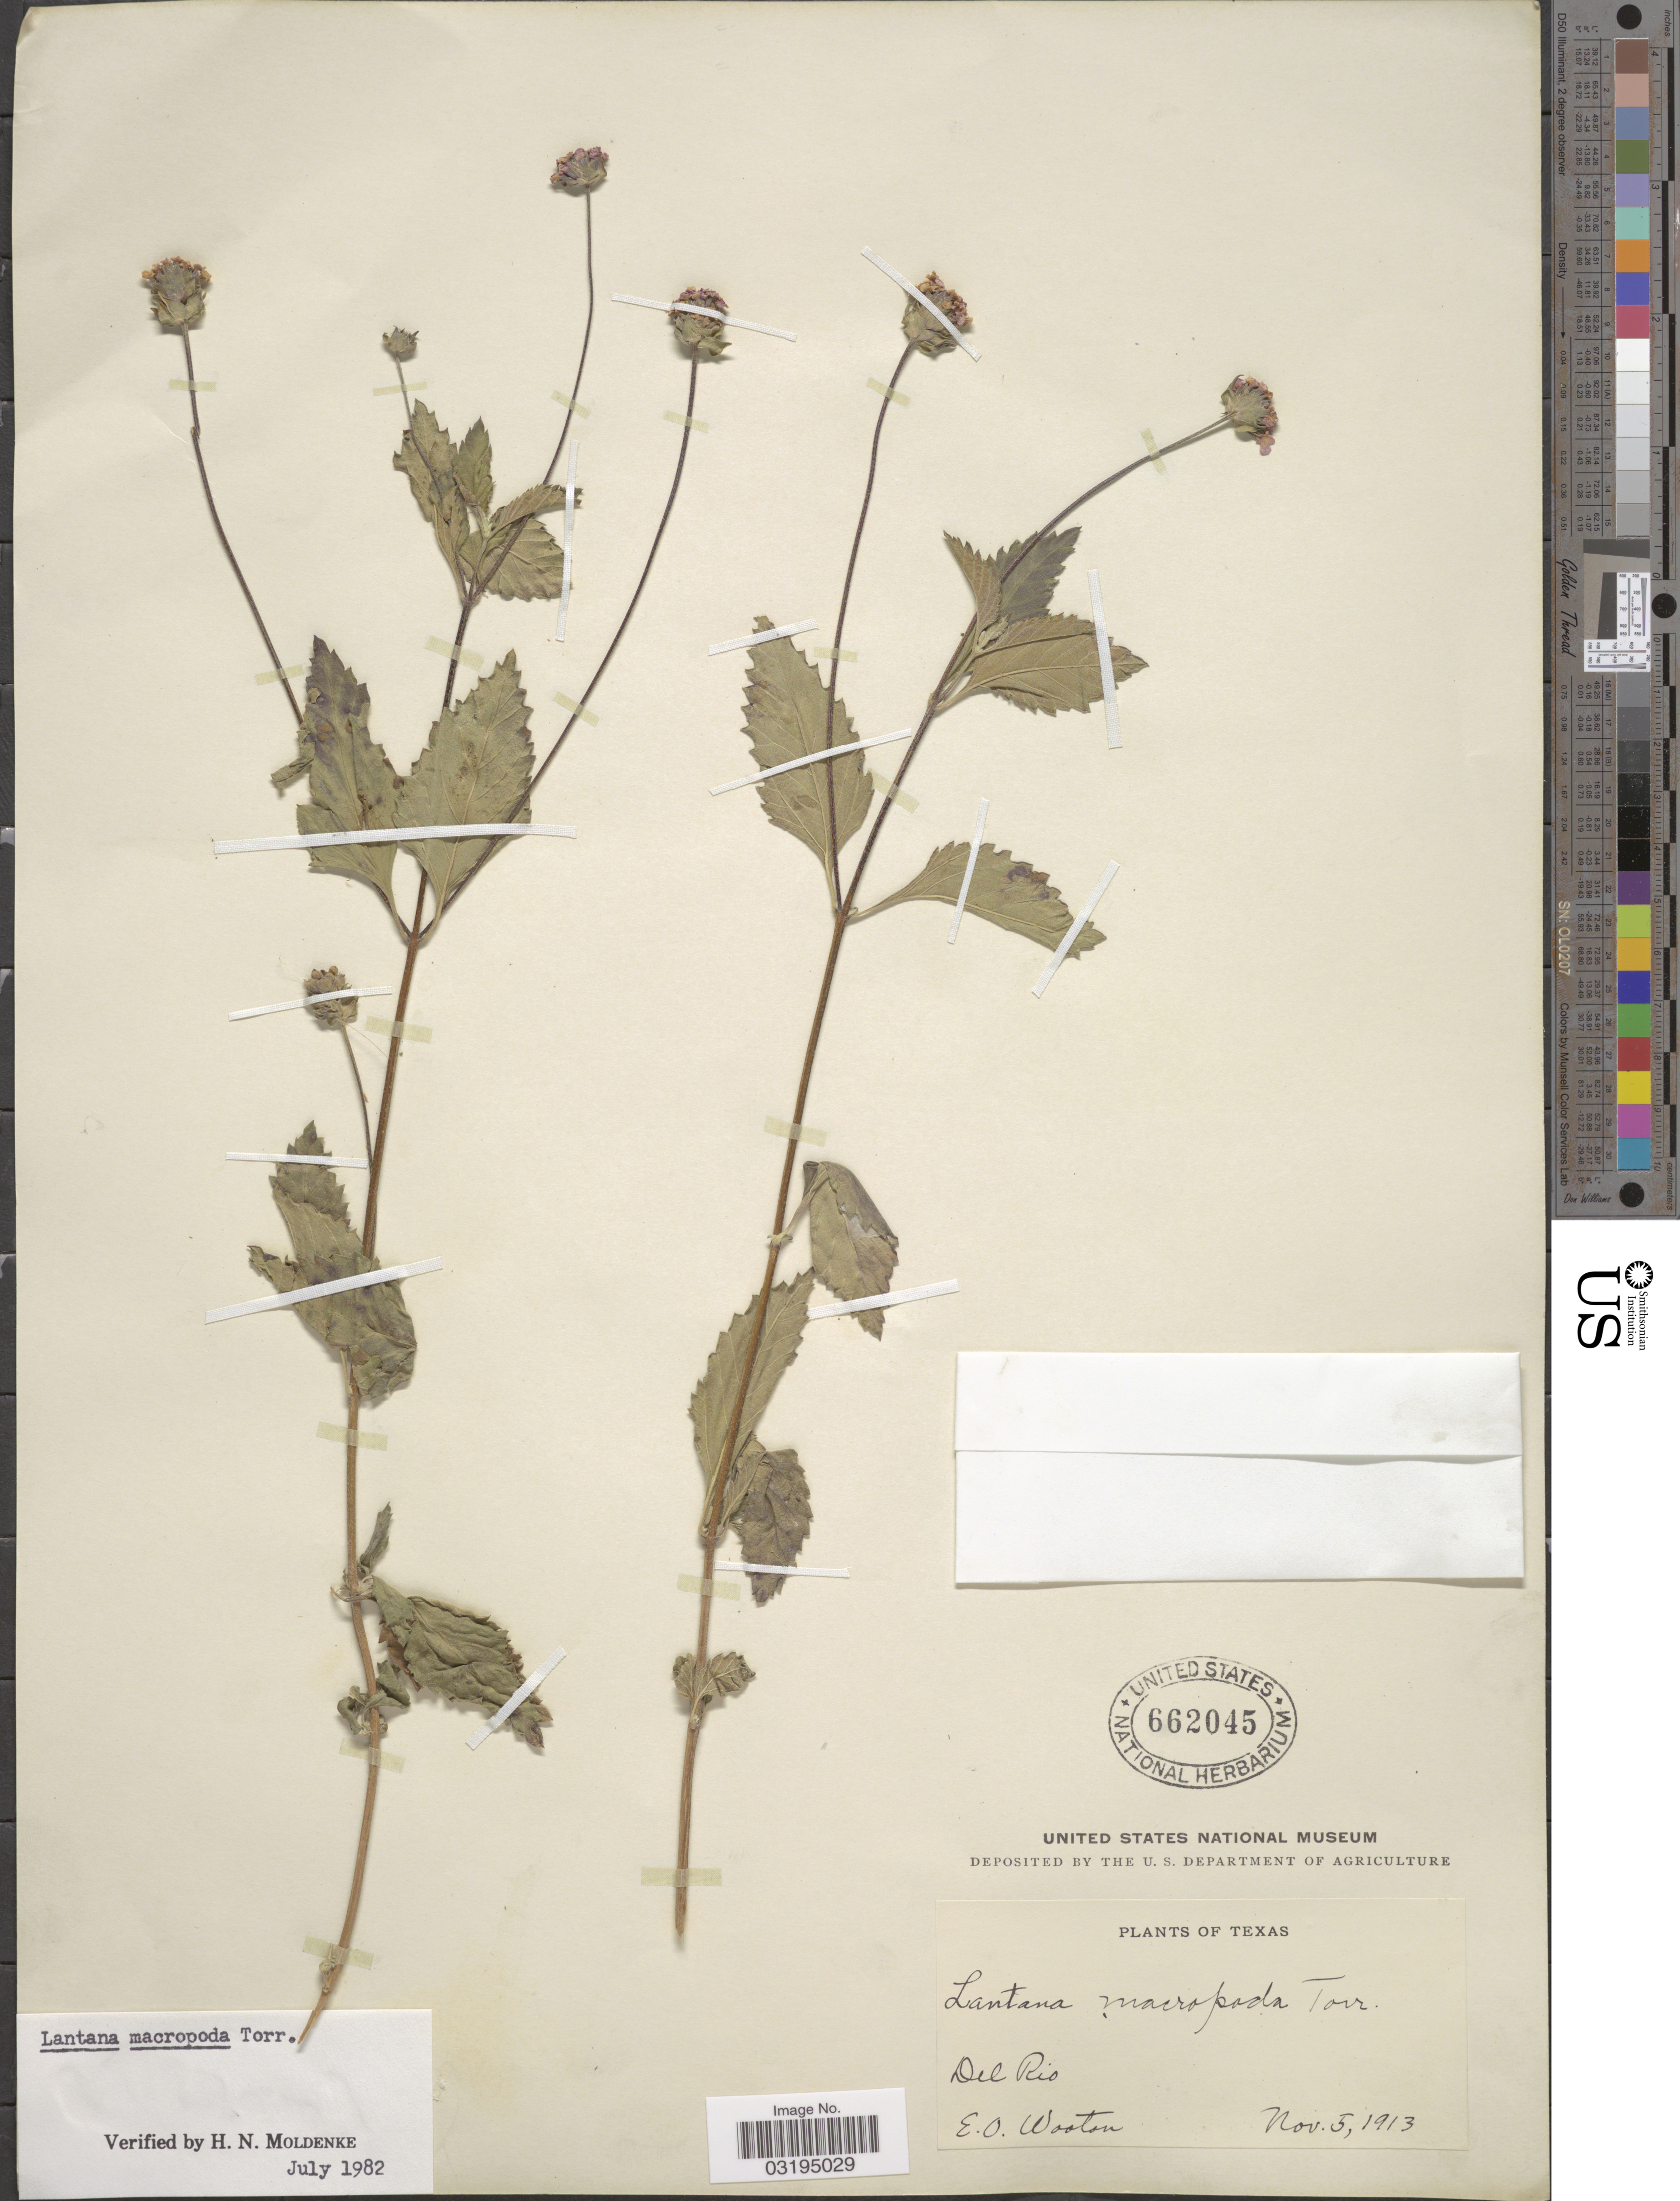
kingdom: Plantae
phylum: Tracheophyta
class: Magnoliopsida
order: Lamiales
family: Verbenaceae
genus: Lantana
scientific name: Lantana macropoda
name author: Torr.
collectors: E. O. Wooton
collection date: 1913-11-05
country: United States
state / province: Texas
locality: Del Rio.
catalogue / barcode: US 662045